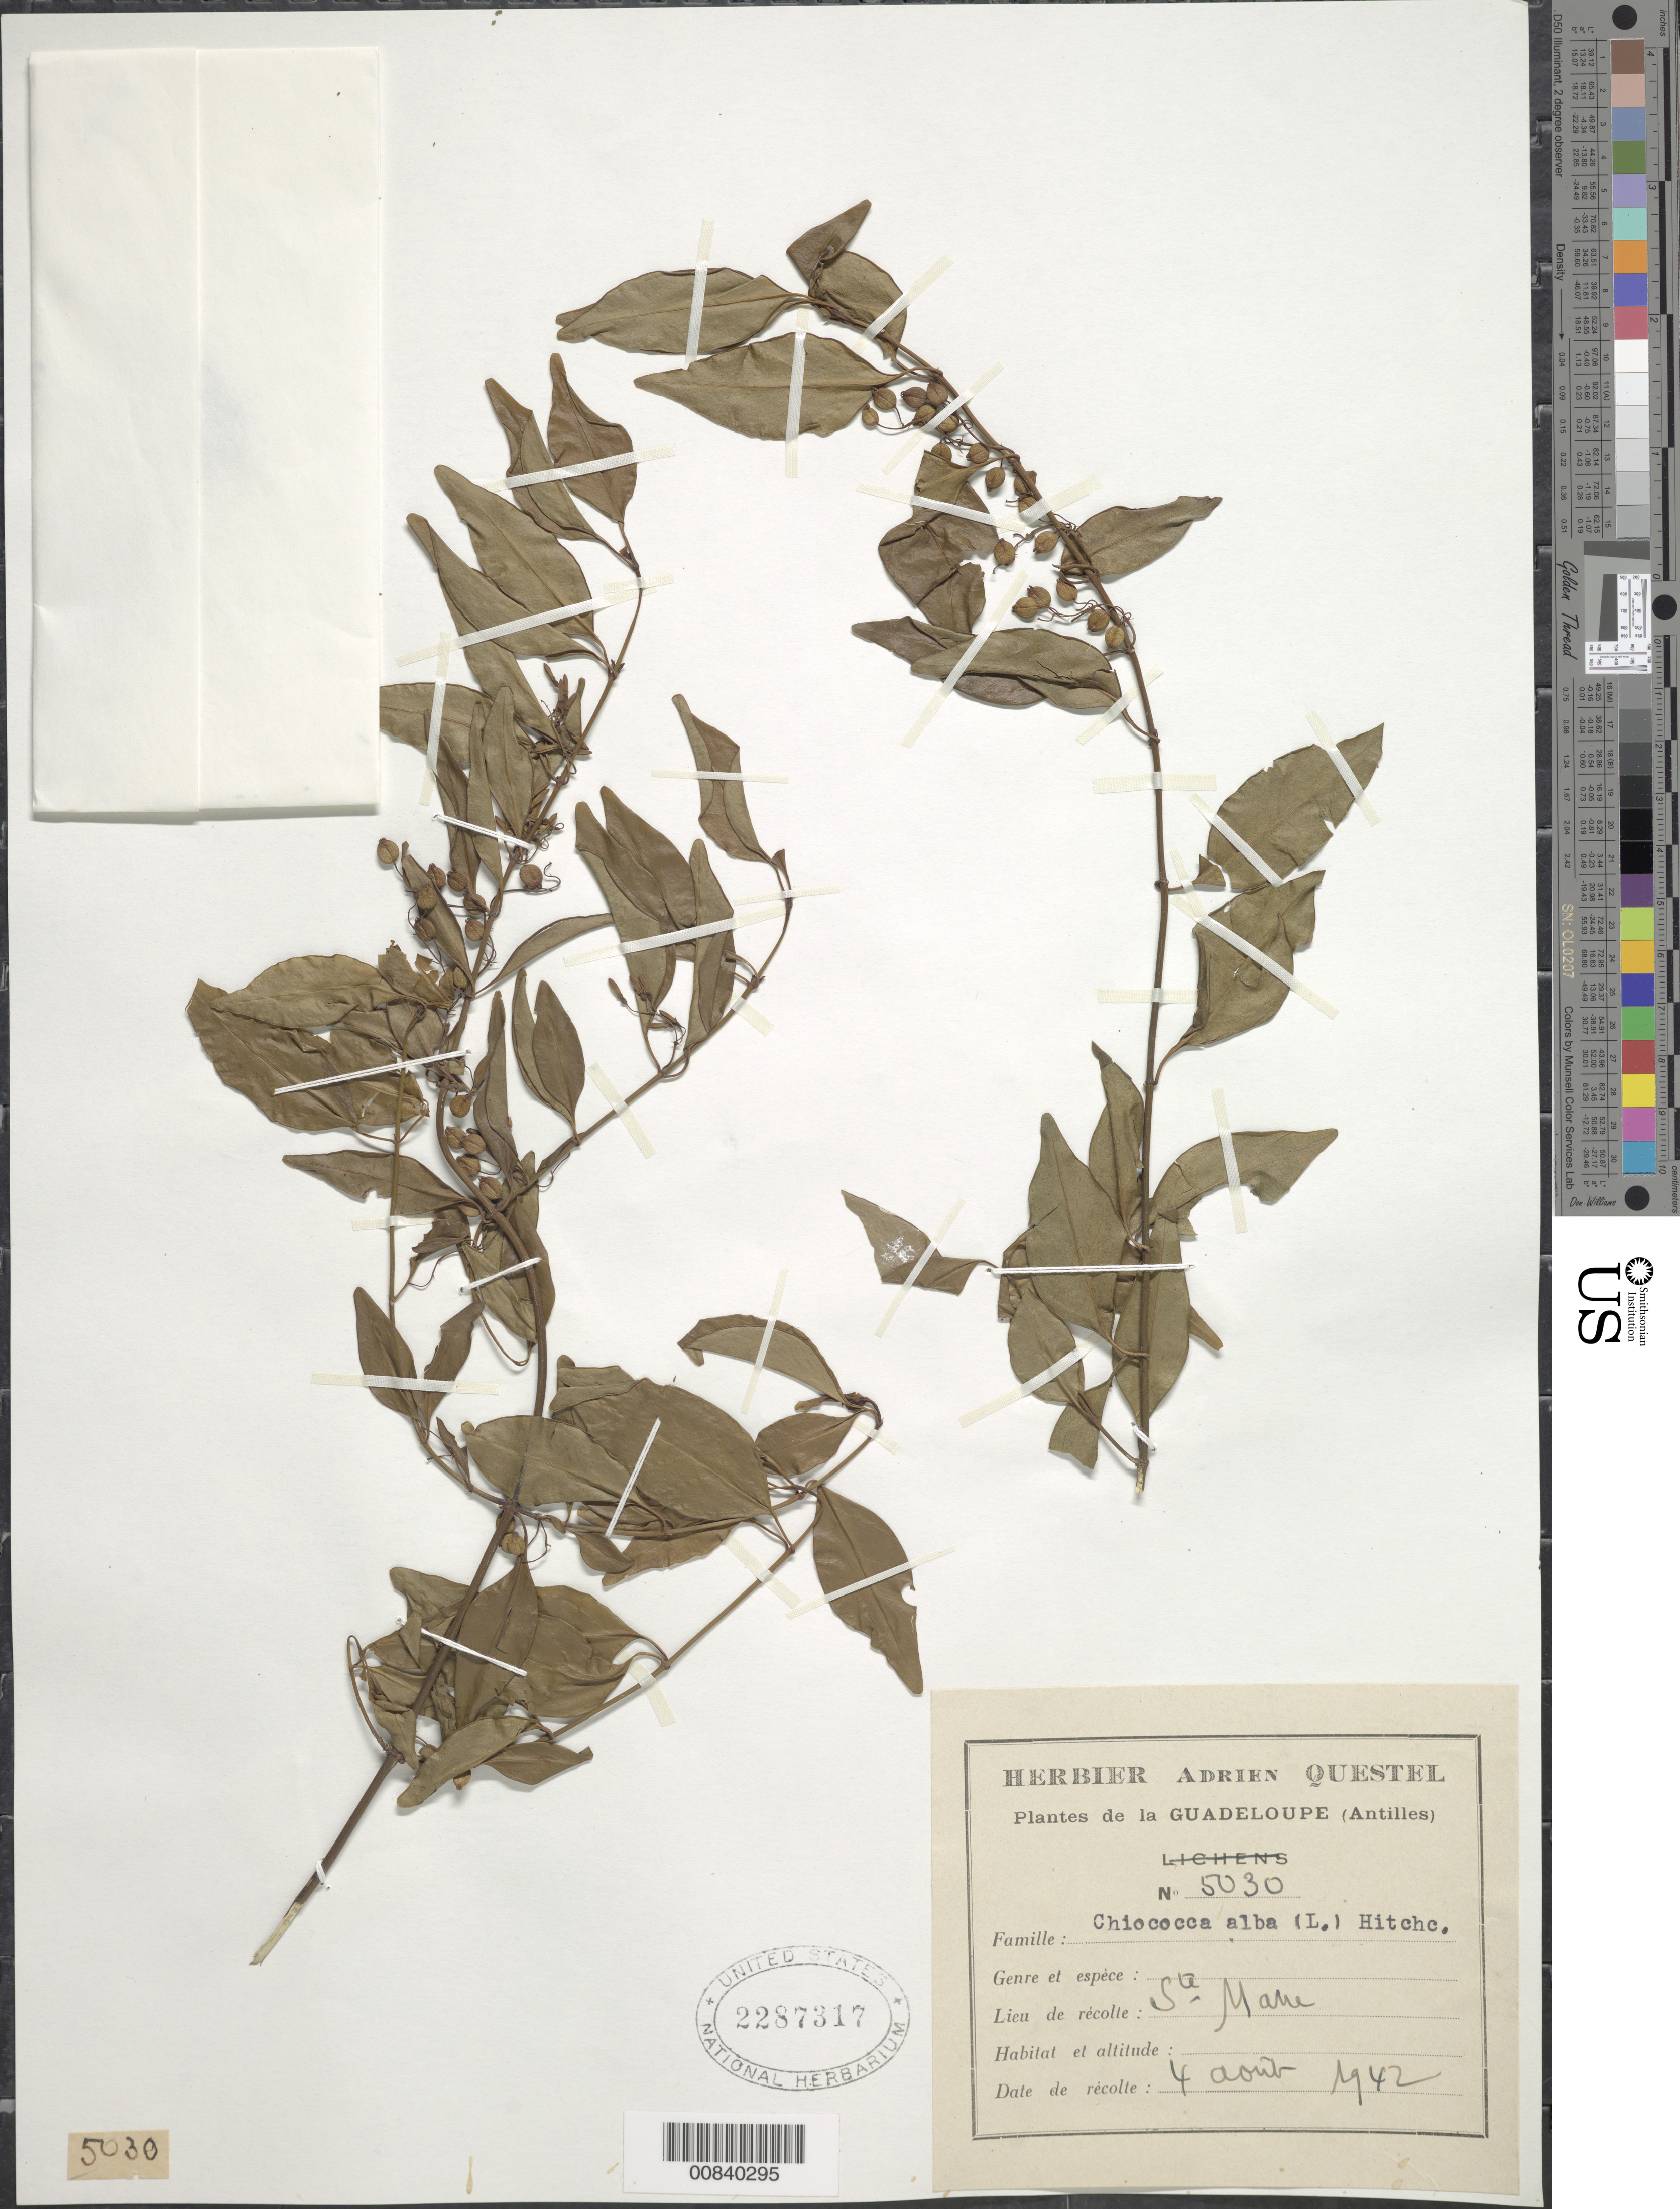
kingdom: Plantae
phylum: Tracheophyta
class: Magnoliopsida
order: Gentianales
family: Rubiaceae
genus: Chiococca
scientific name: Chiococca alba subsp. alba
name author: (L.) Hitchc.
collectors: A. Questel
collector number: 5030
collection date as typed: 04 Aug 1942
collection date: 1942-08-04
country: Guadeloupe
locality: Ste. Marie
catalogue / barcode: US 2287317